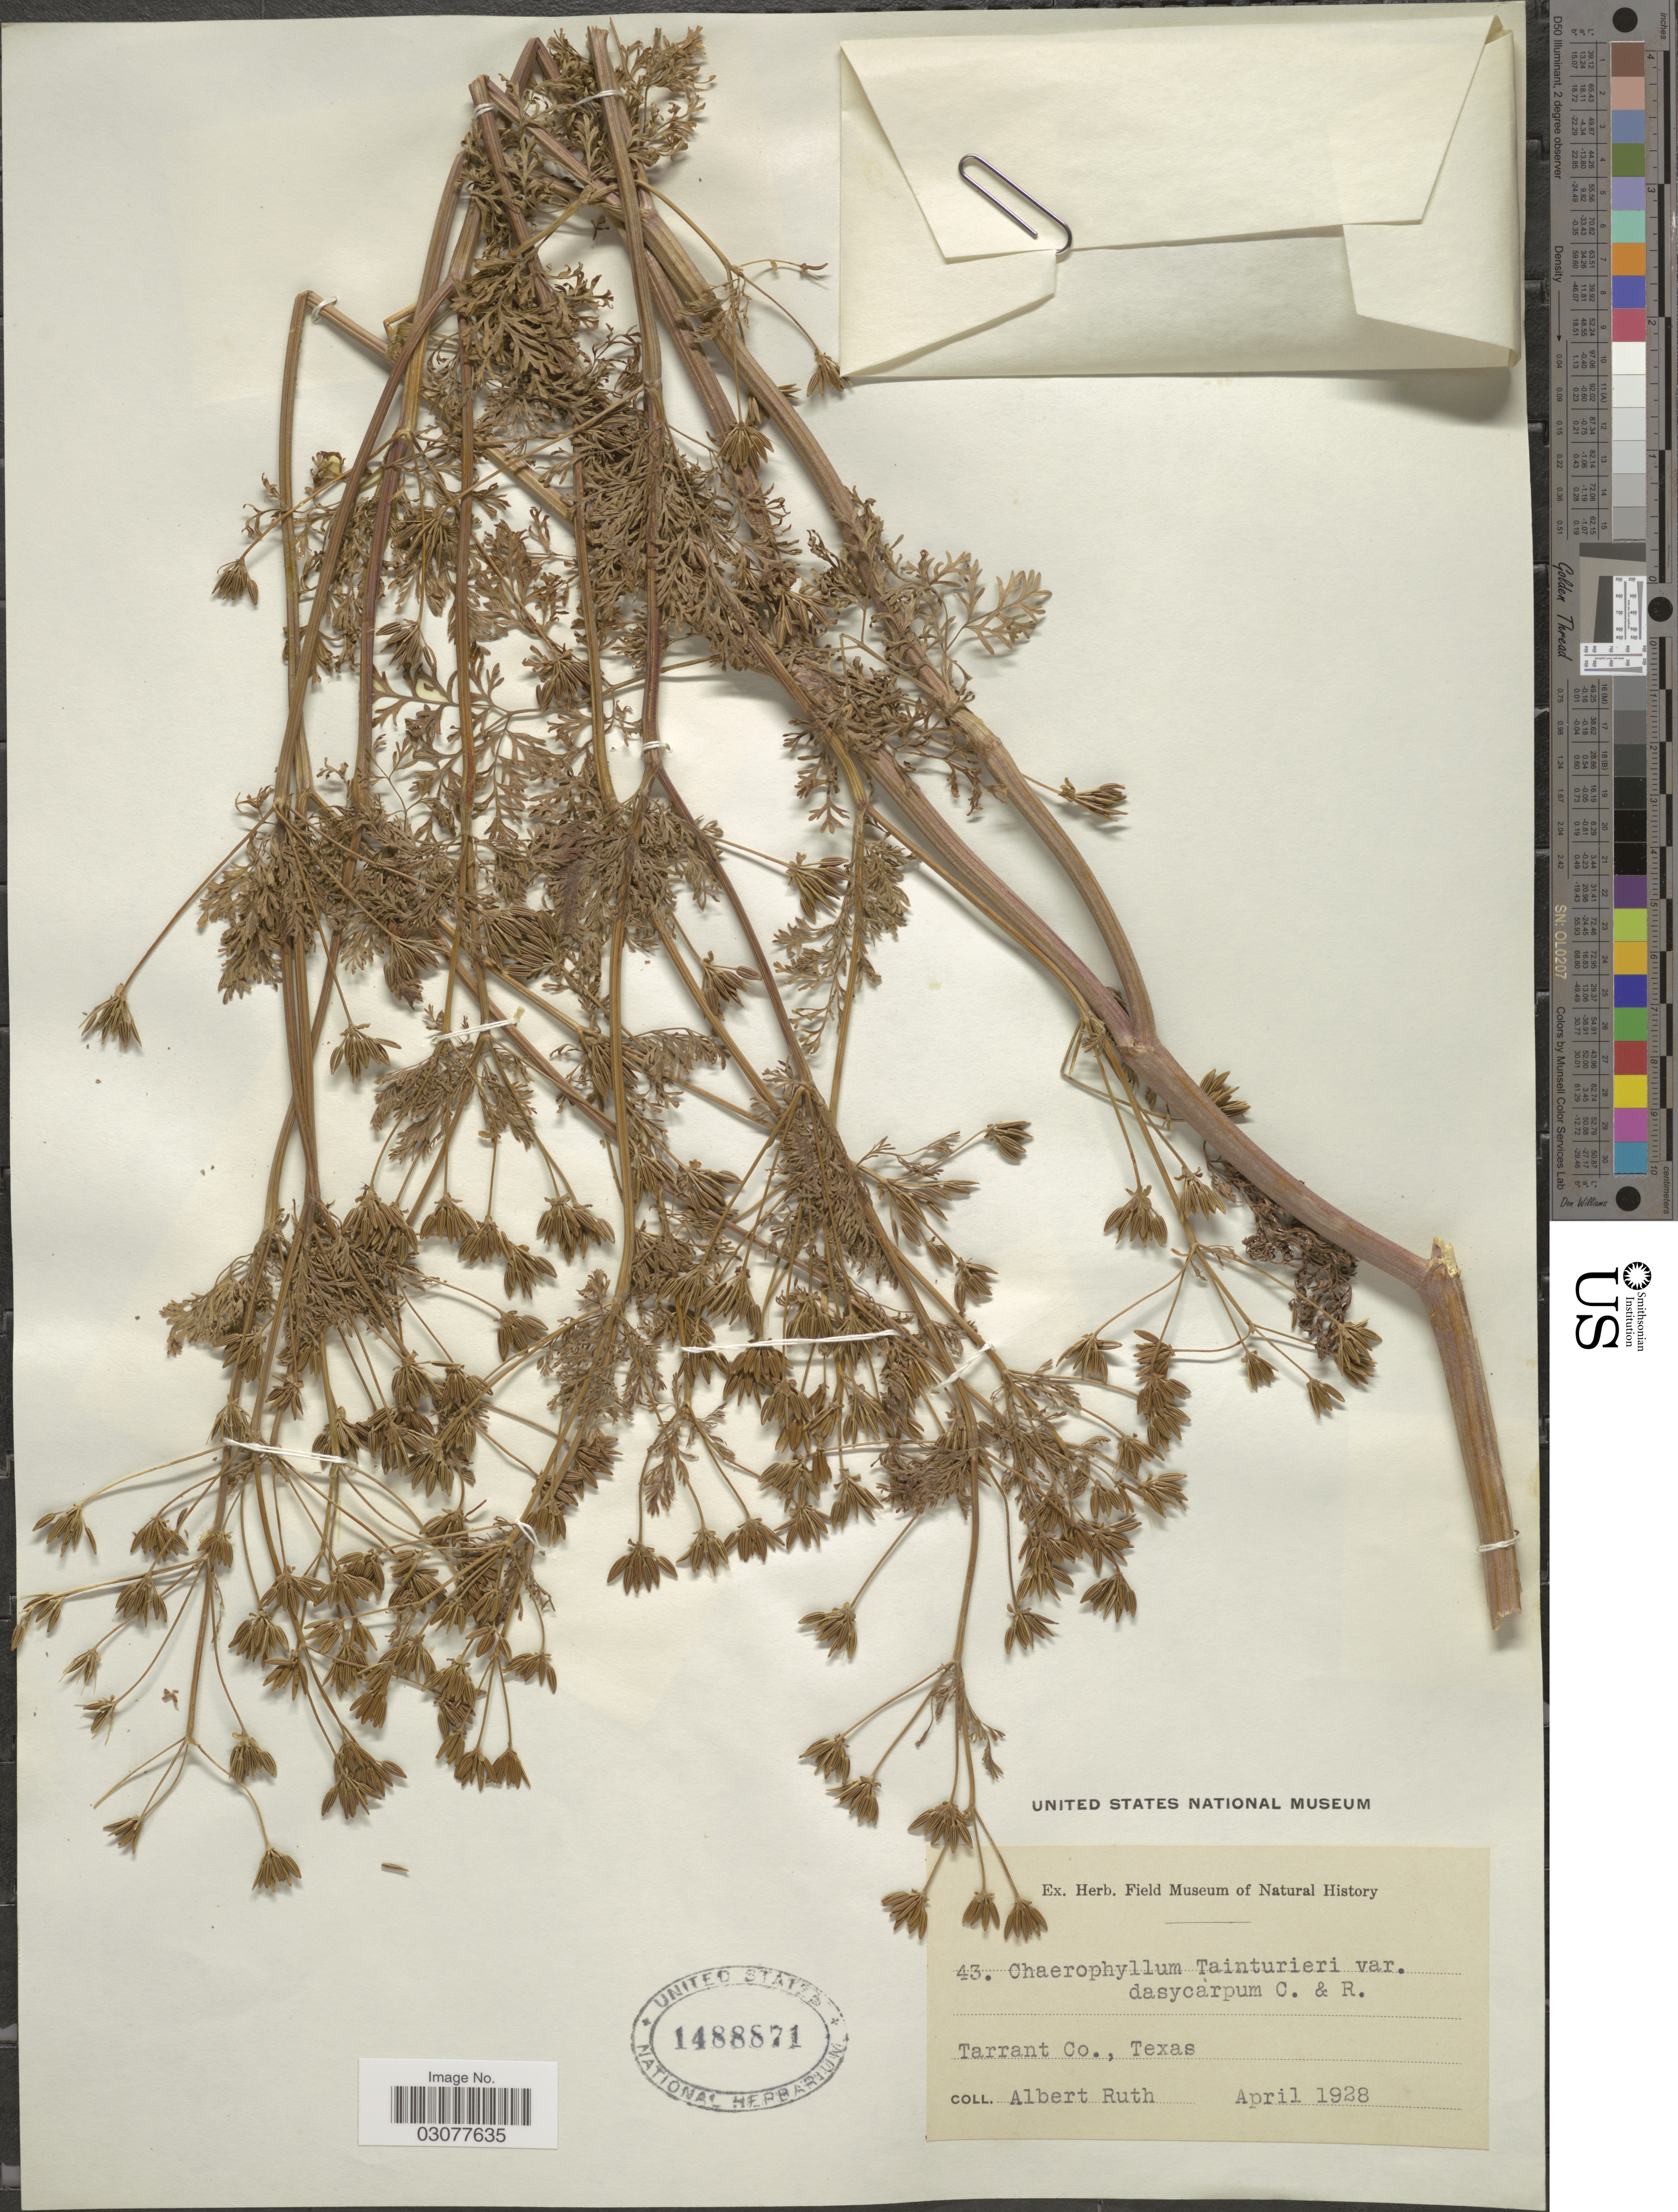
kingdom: Plantae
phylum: Tracheophyta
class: Magnoliopsida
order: Apiales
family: Apiaceae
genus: Chaerophyllum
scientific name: Chaerophyllum texanum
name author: J.M. Coult. & Rose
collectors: A. Ruth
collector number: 43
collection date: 1928-04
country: United States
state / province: Texas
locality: Tarrant Co.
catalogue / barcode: US 1488871